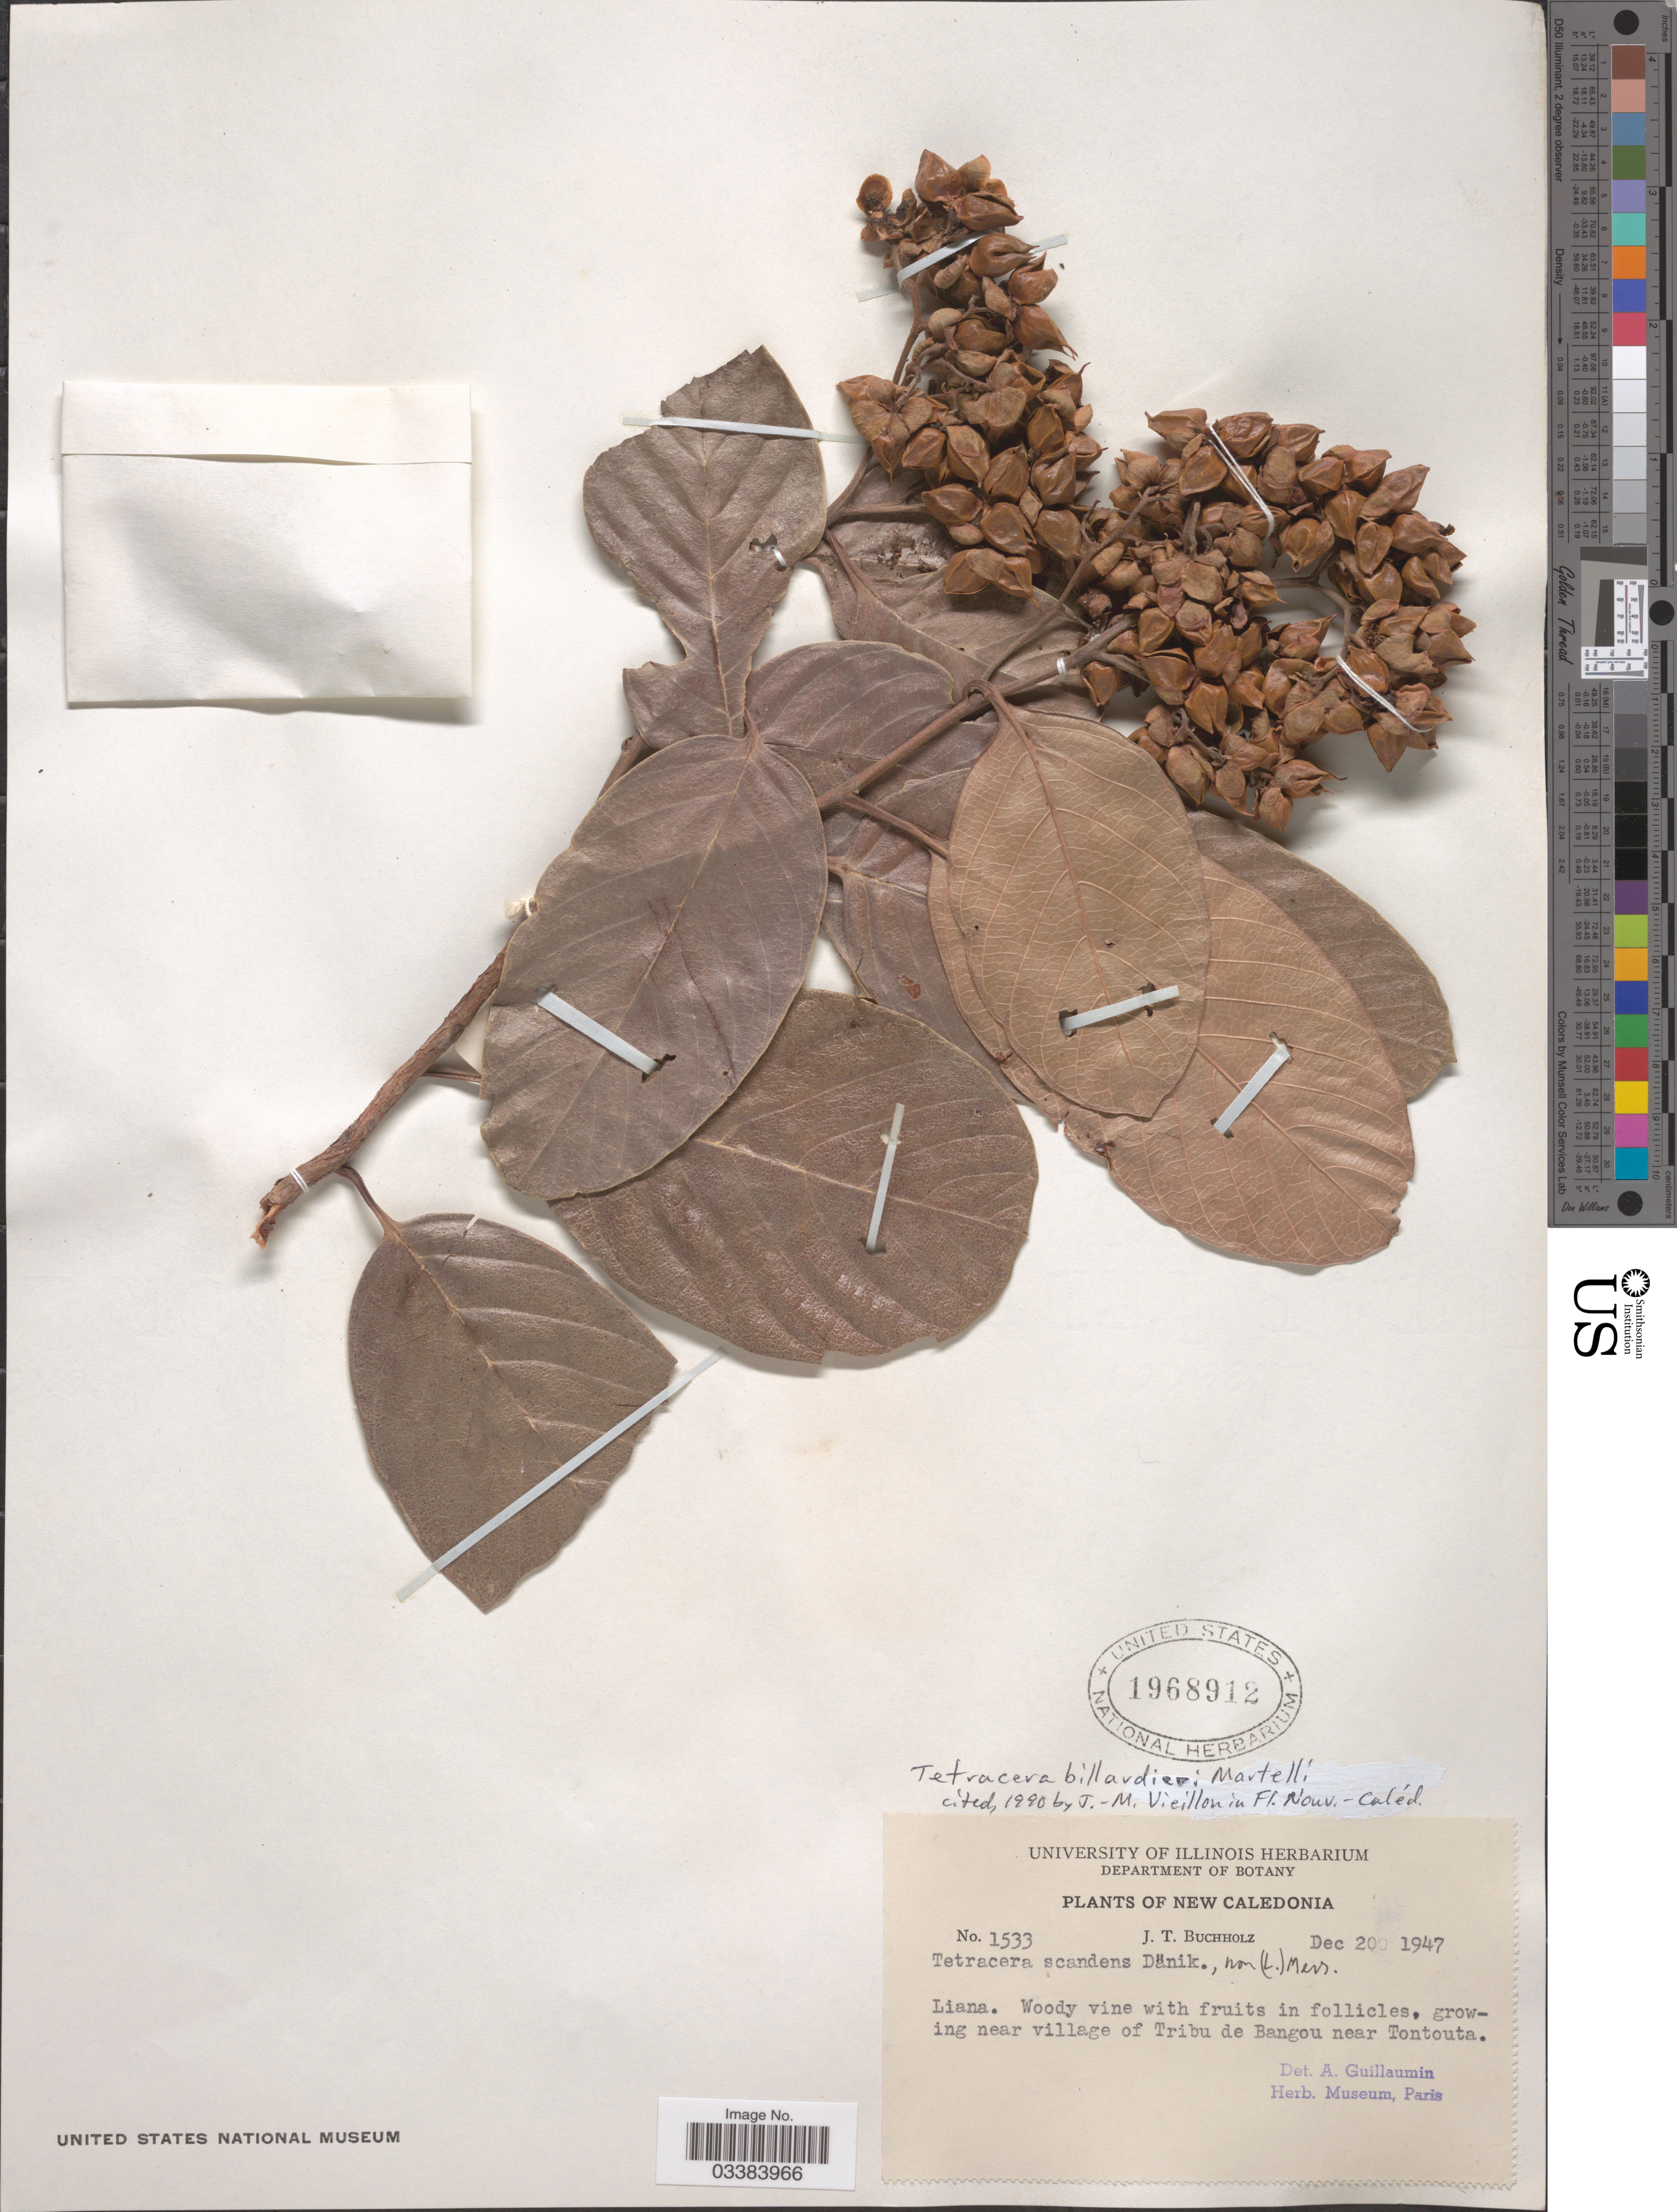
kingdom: Plantae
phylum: Tracheophyta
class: Magnoliopsida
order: Dilleniales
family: Dilleniaceae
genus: Tetracera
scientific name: Tetracera billardieri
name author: Martelli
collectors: J. T. Buchholz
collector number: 1533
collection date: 1947-12-20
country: New Caledonia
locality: Growing near village of Tribu de Bangou near Tontouta.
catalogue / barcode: US 1968912